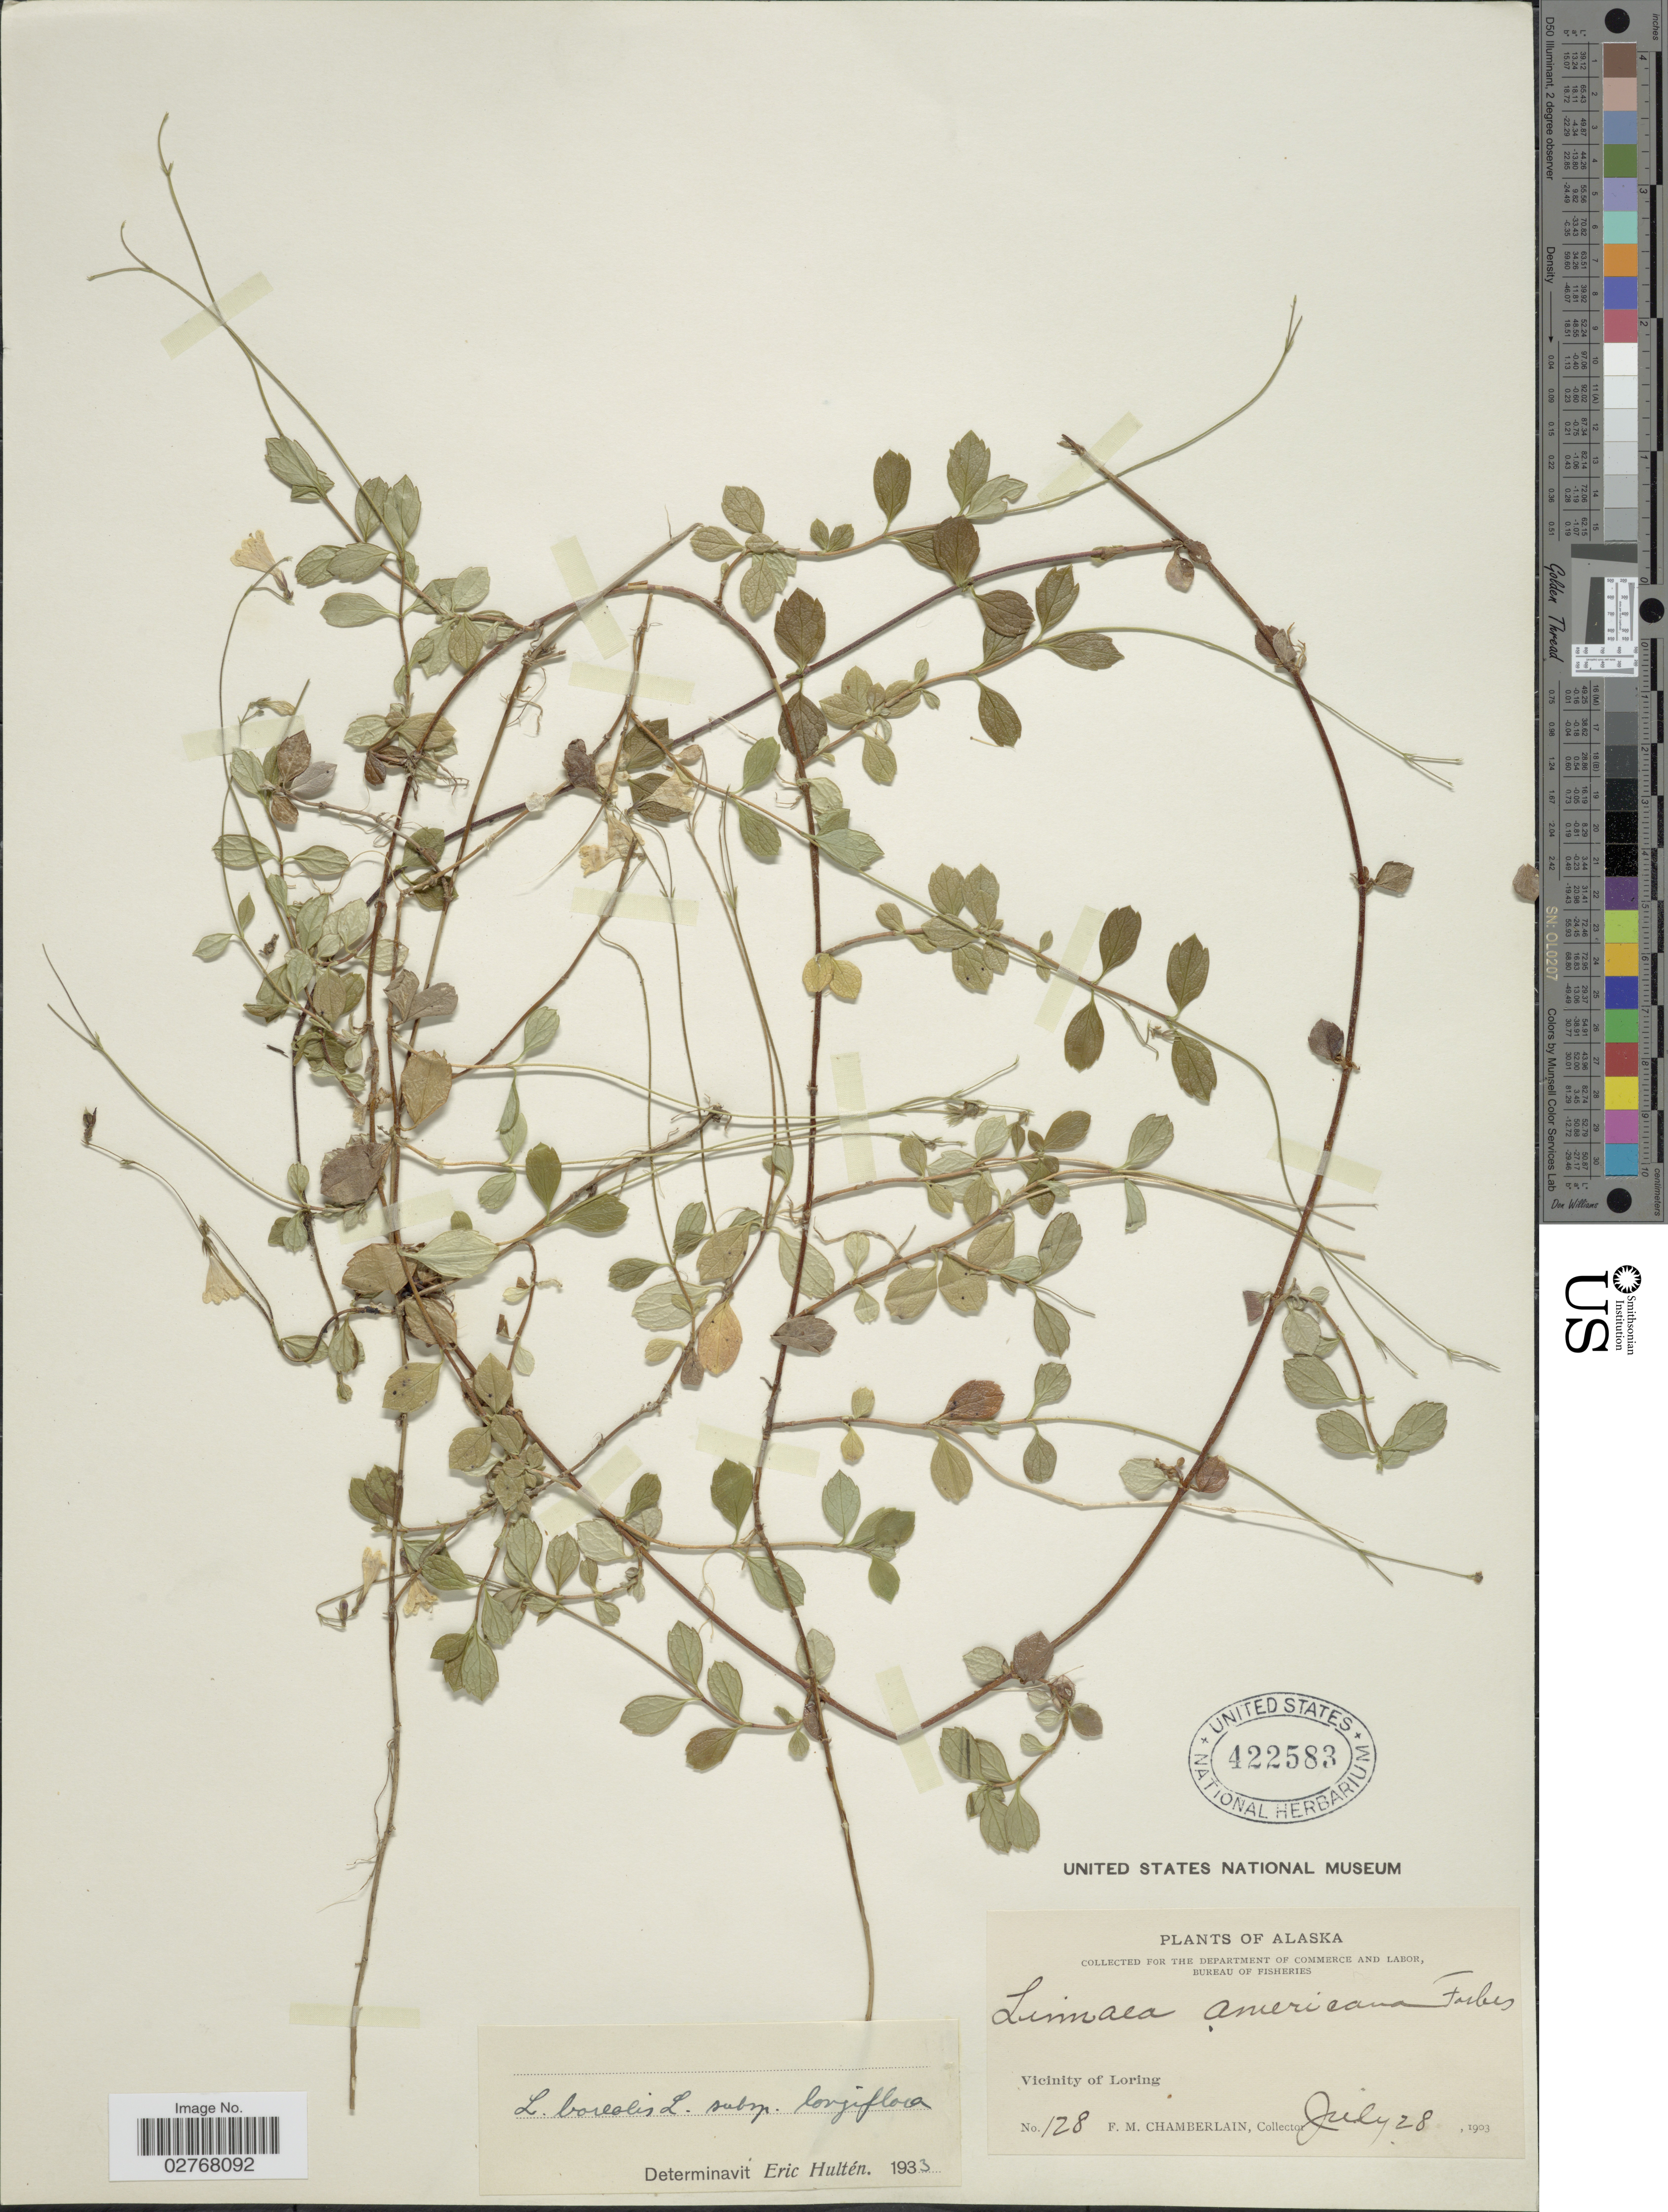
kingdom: Plantae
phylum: Tracheophyta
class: Magnoliopsida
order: Dipsacales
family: Caprifoliaceae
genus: Linnaea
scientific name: Linnaea borealis subsp. longiflora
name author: (Torr.) Piper & Beattie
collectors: F. Chamberlain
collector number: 128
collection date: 1903-07-28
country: United States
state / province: Alaska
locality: Vicinity of Loring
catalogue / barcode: US 422583